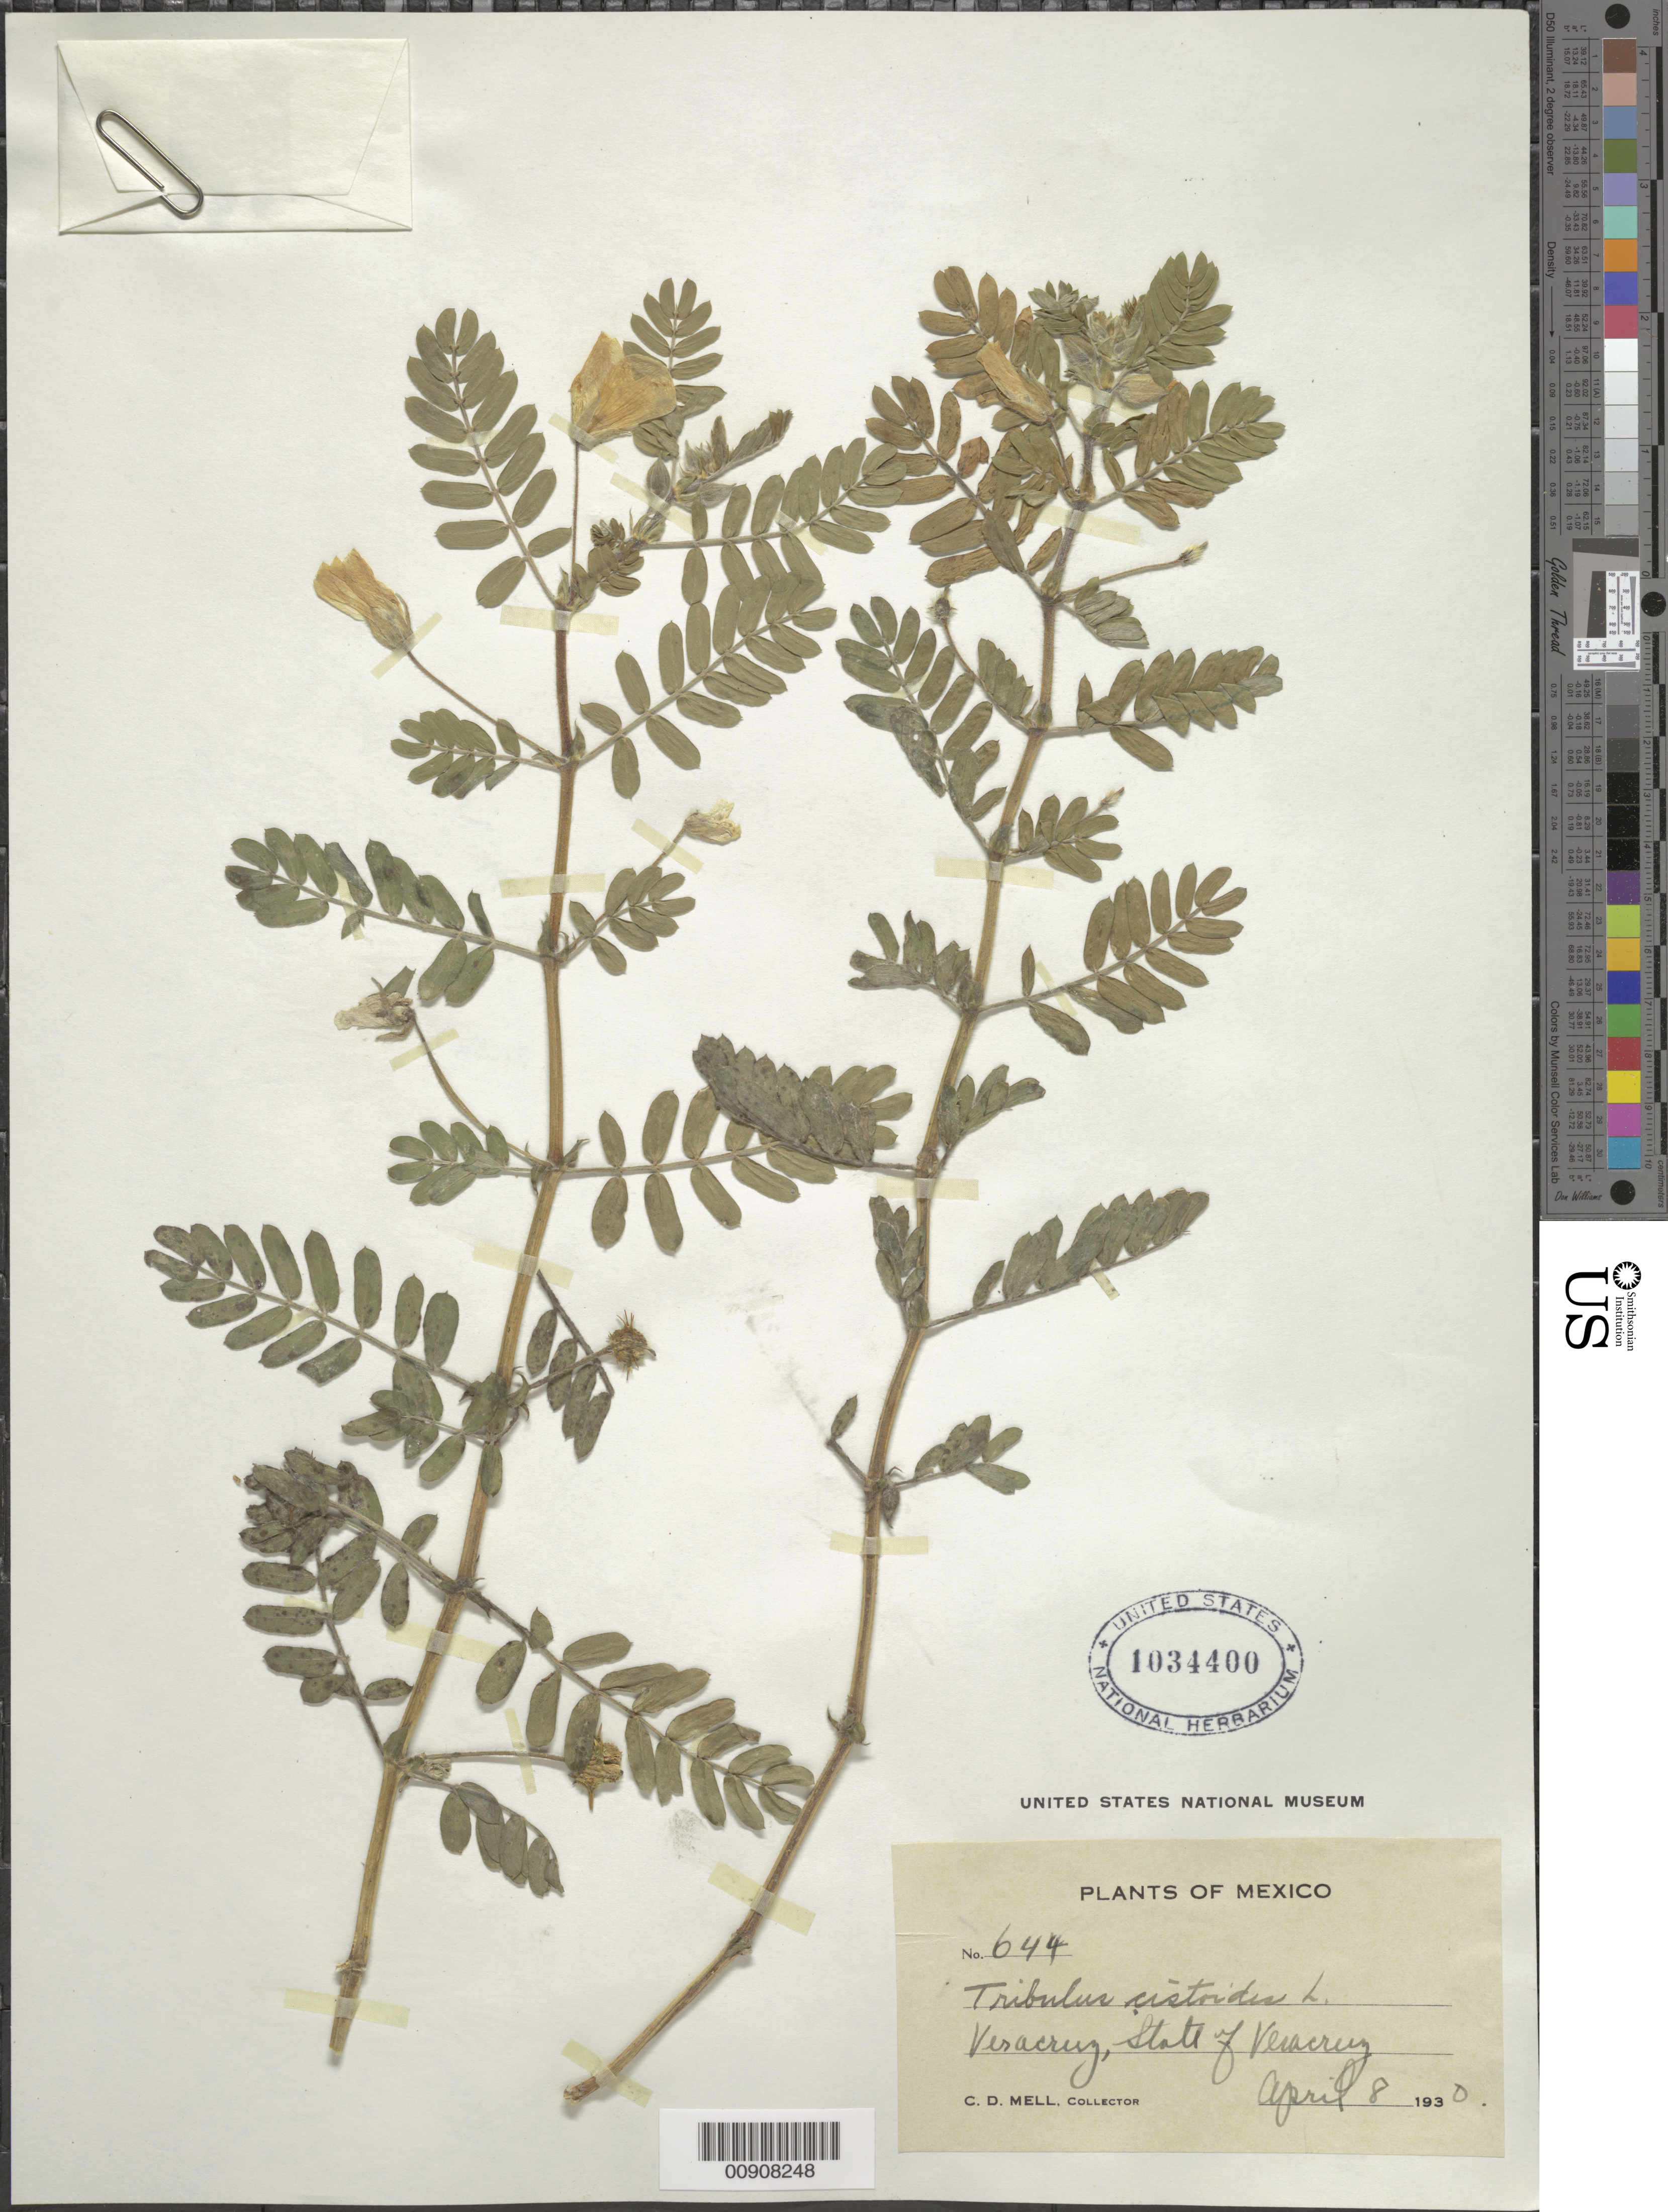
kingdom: Plantae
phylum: Tracheophyta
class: Magnoliopsida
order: Zygophyllales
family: Zygophyllaceae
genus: Tribulus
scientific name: Tribulus cistoides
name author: L.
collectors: C. D. Mell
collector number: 644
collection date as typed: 08 Apr 1930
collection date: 1930-04-08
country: Mexico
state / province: Veracruz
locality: Veracruz, State of Veracruz.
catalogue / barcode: US 1034400